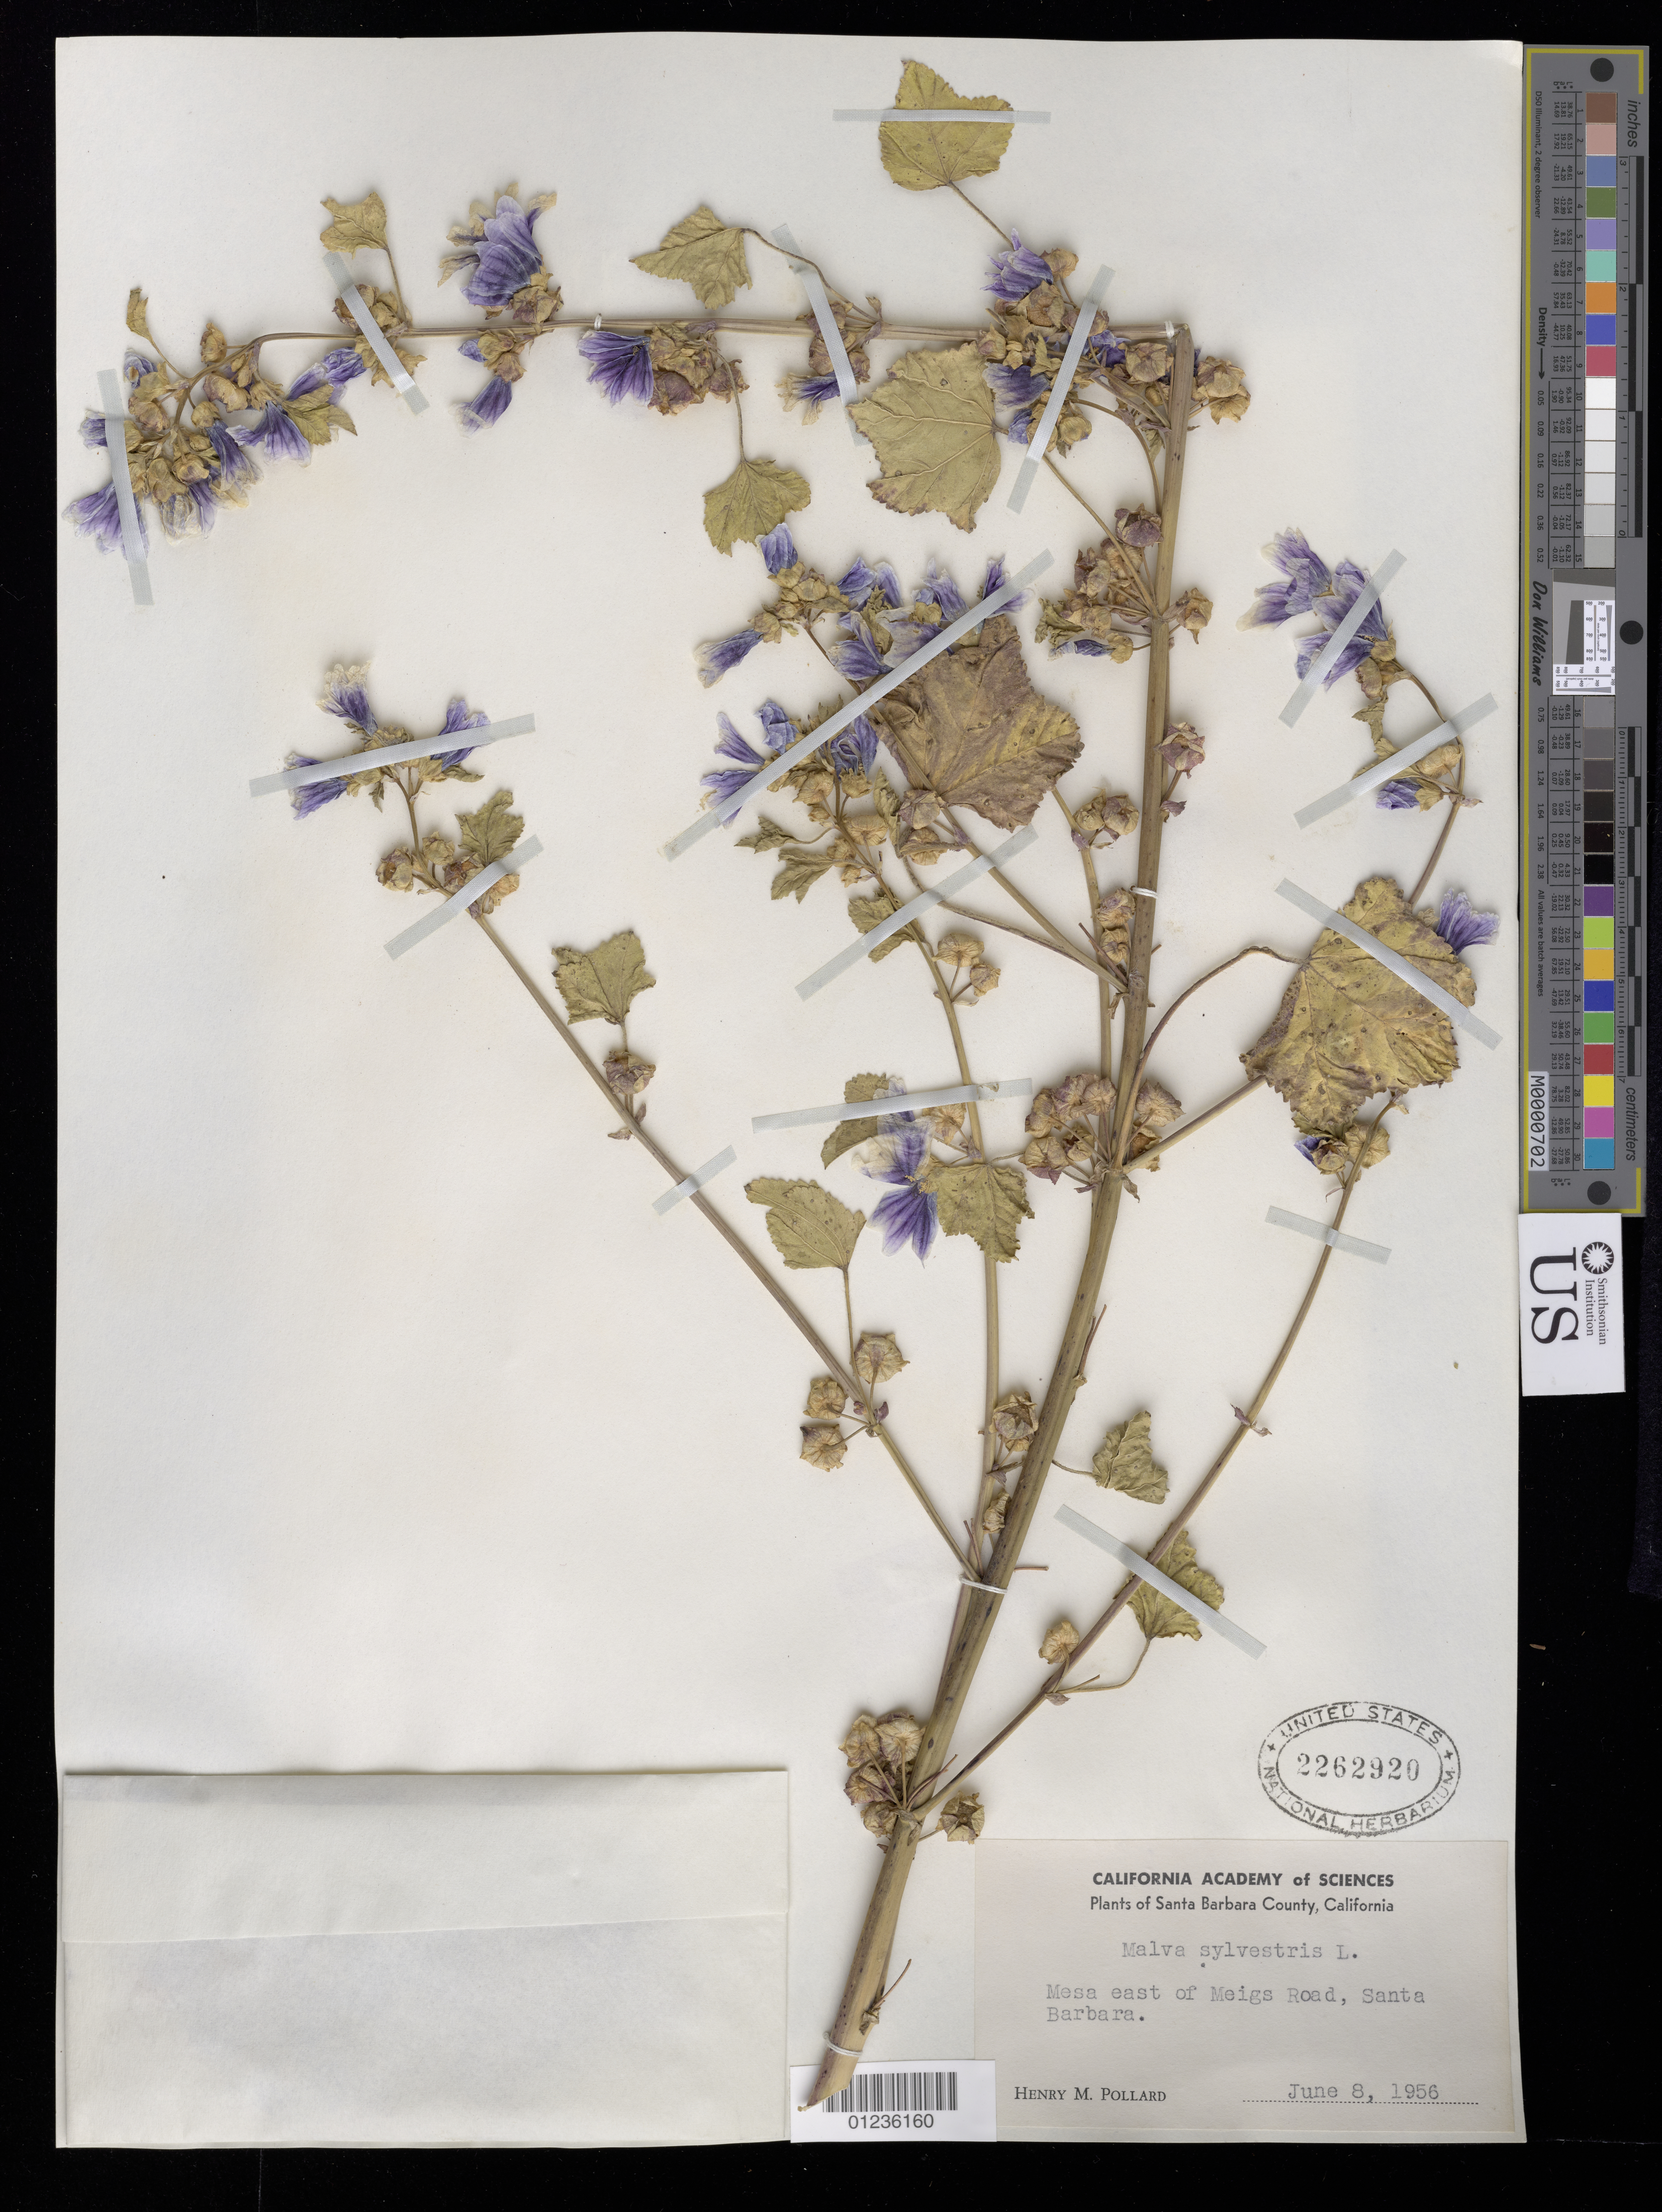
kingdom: Plantae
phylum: Tracheophyta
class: Magnoliopsida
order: Malvales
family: Malvaceae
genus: Malva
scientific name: Malva sylvestris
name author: L.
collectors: H. M. Pollard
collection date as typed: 8 Jun 1956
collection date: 1956-06-08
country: United States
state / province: California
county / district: Santa Barbara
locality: E of Meigs Road.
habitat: Mesa.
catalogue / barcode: US 2262920